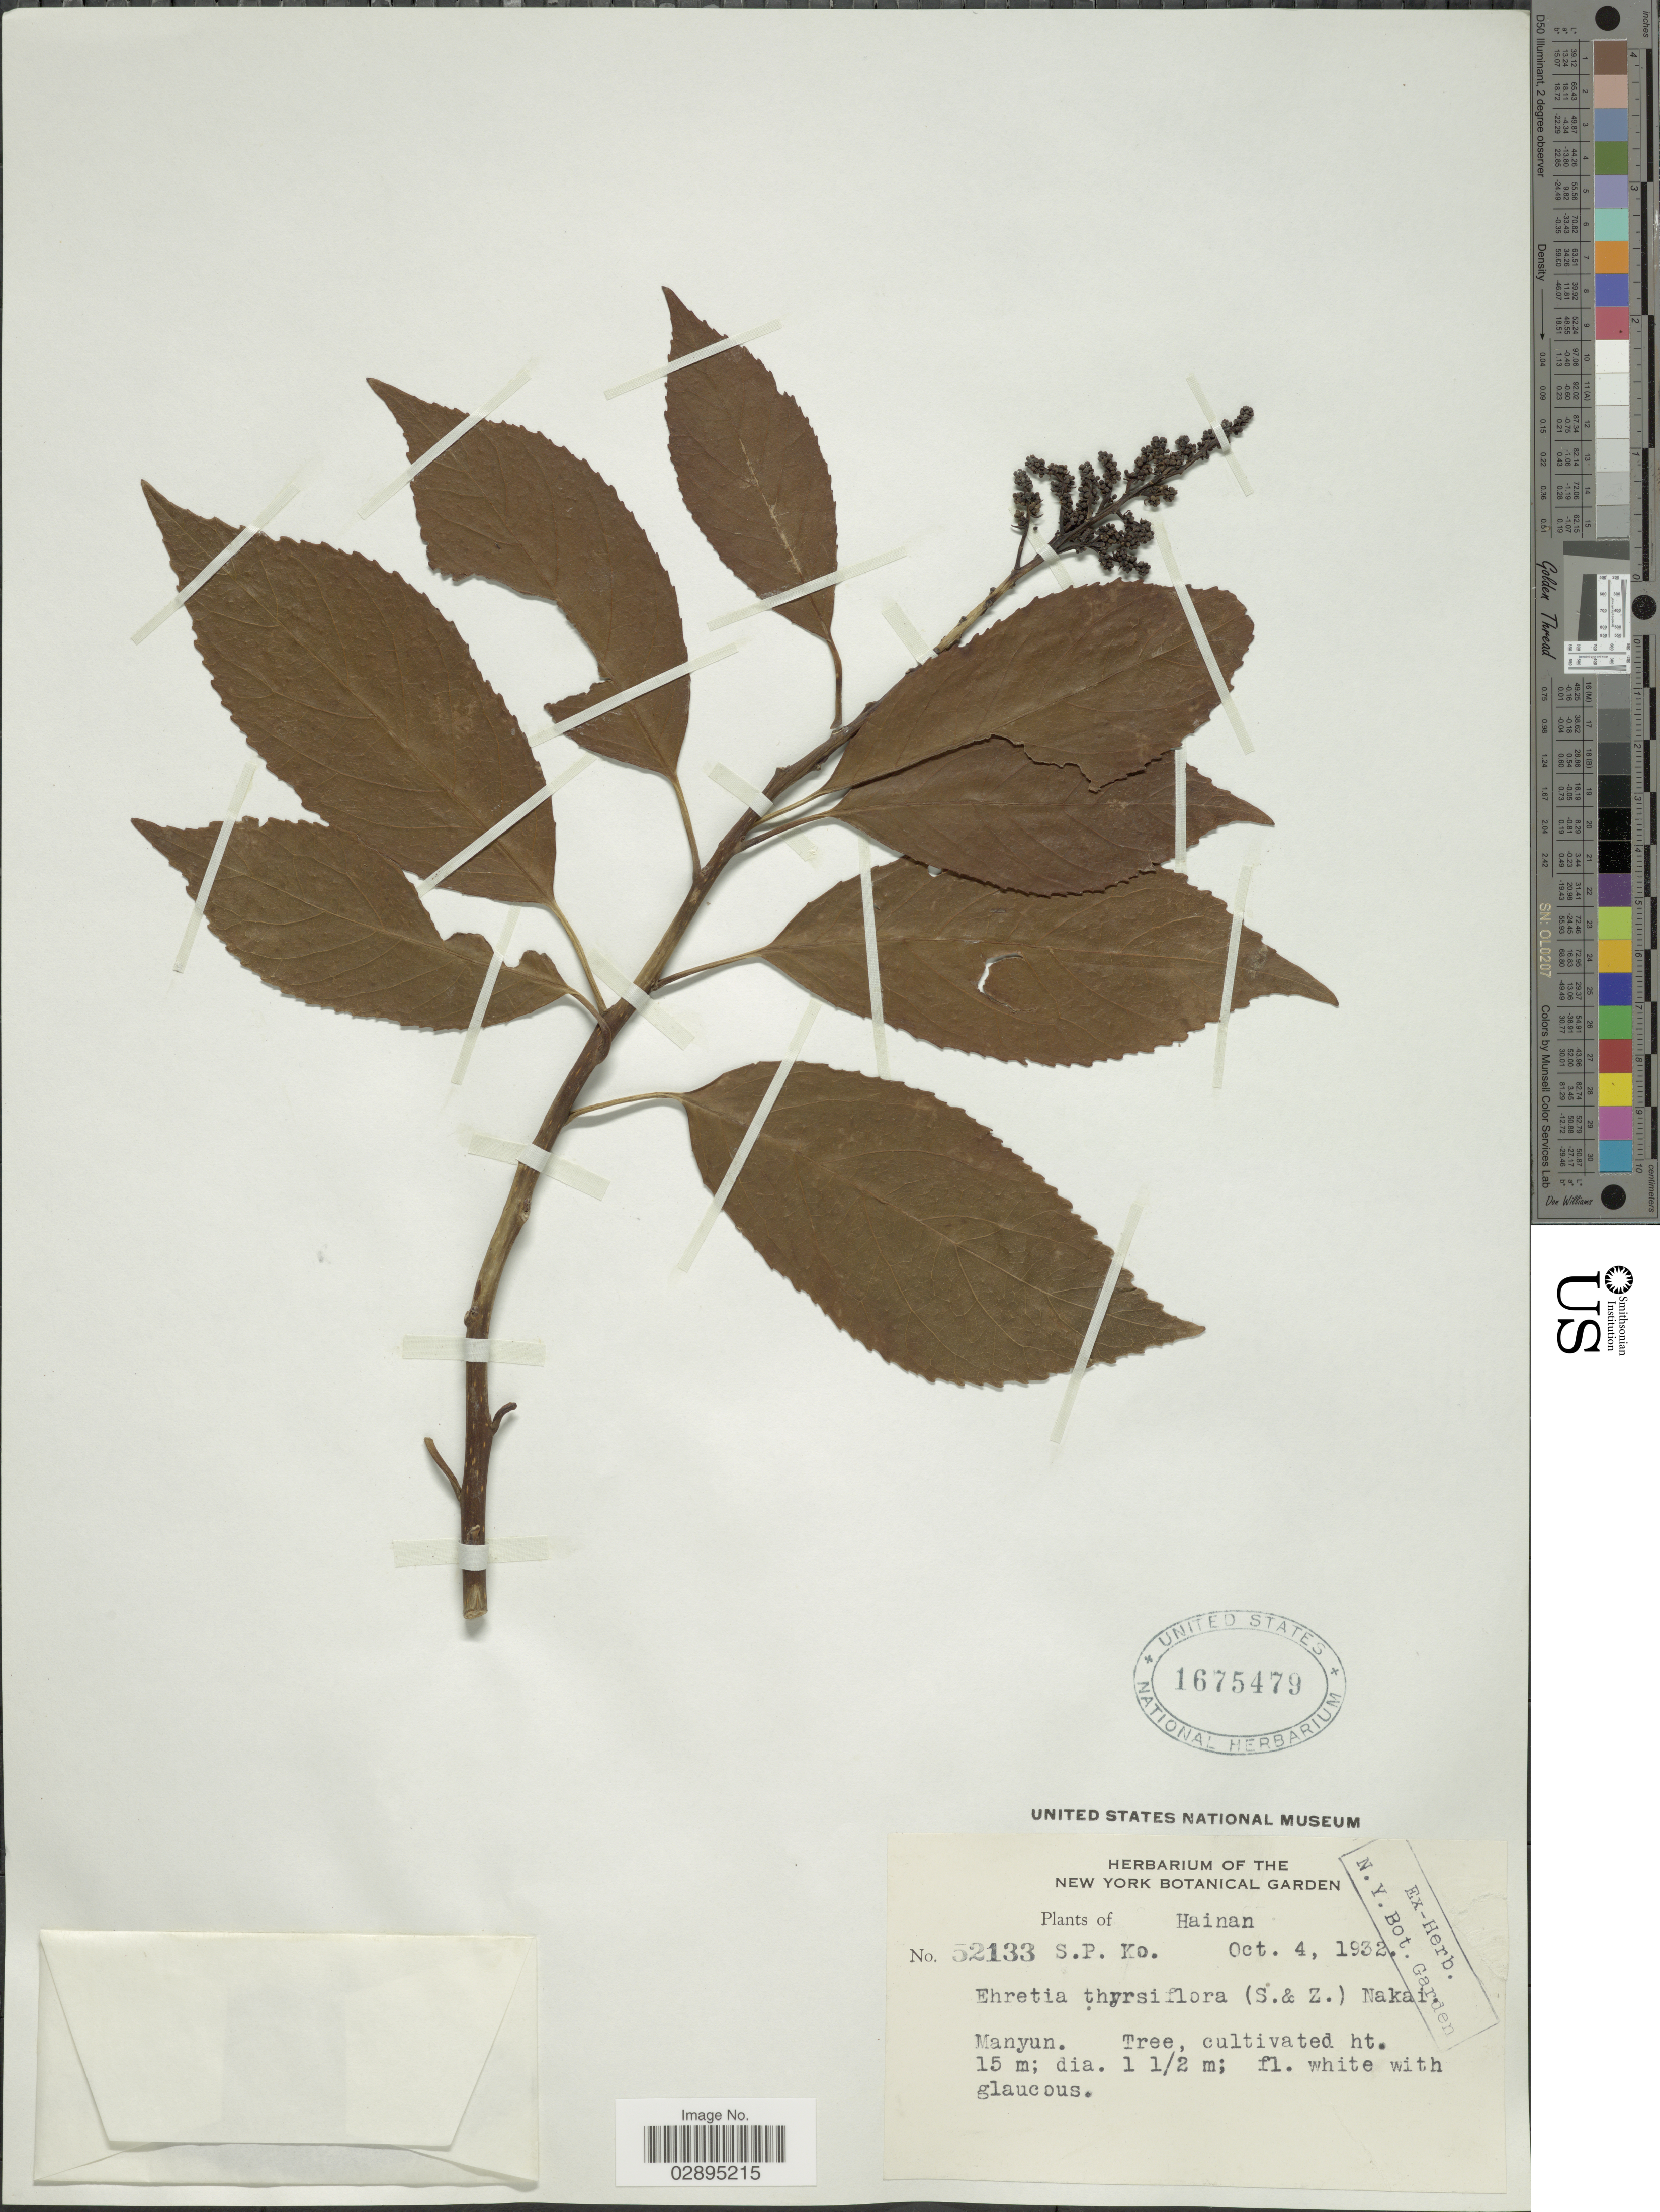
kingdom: Plantae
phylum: Tracheophyta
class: Magnoliopsida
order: Boraginales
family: Ehretiaceae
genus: Ehretia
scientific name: Ehretia acuminata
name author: R. Br.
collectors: S. P. Ko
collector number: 52133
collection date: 1932-10-04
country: China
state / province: Hainan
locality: Manyun.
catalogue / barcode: US 1675479